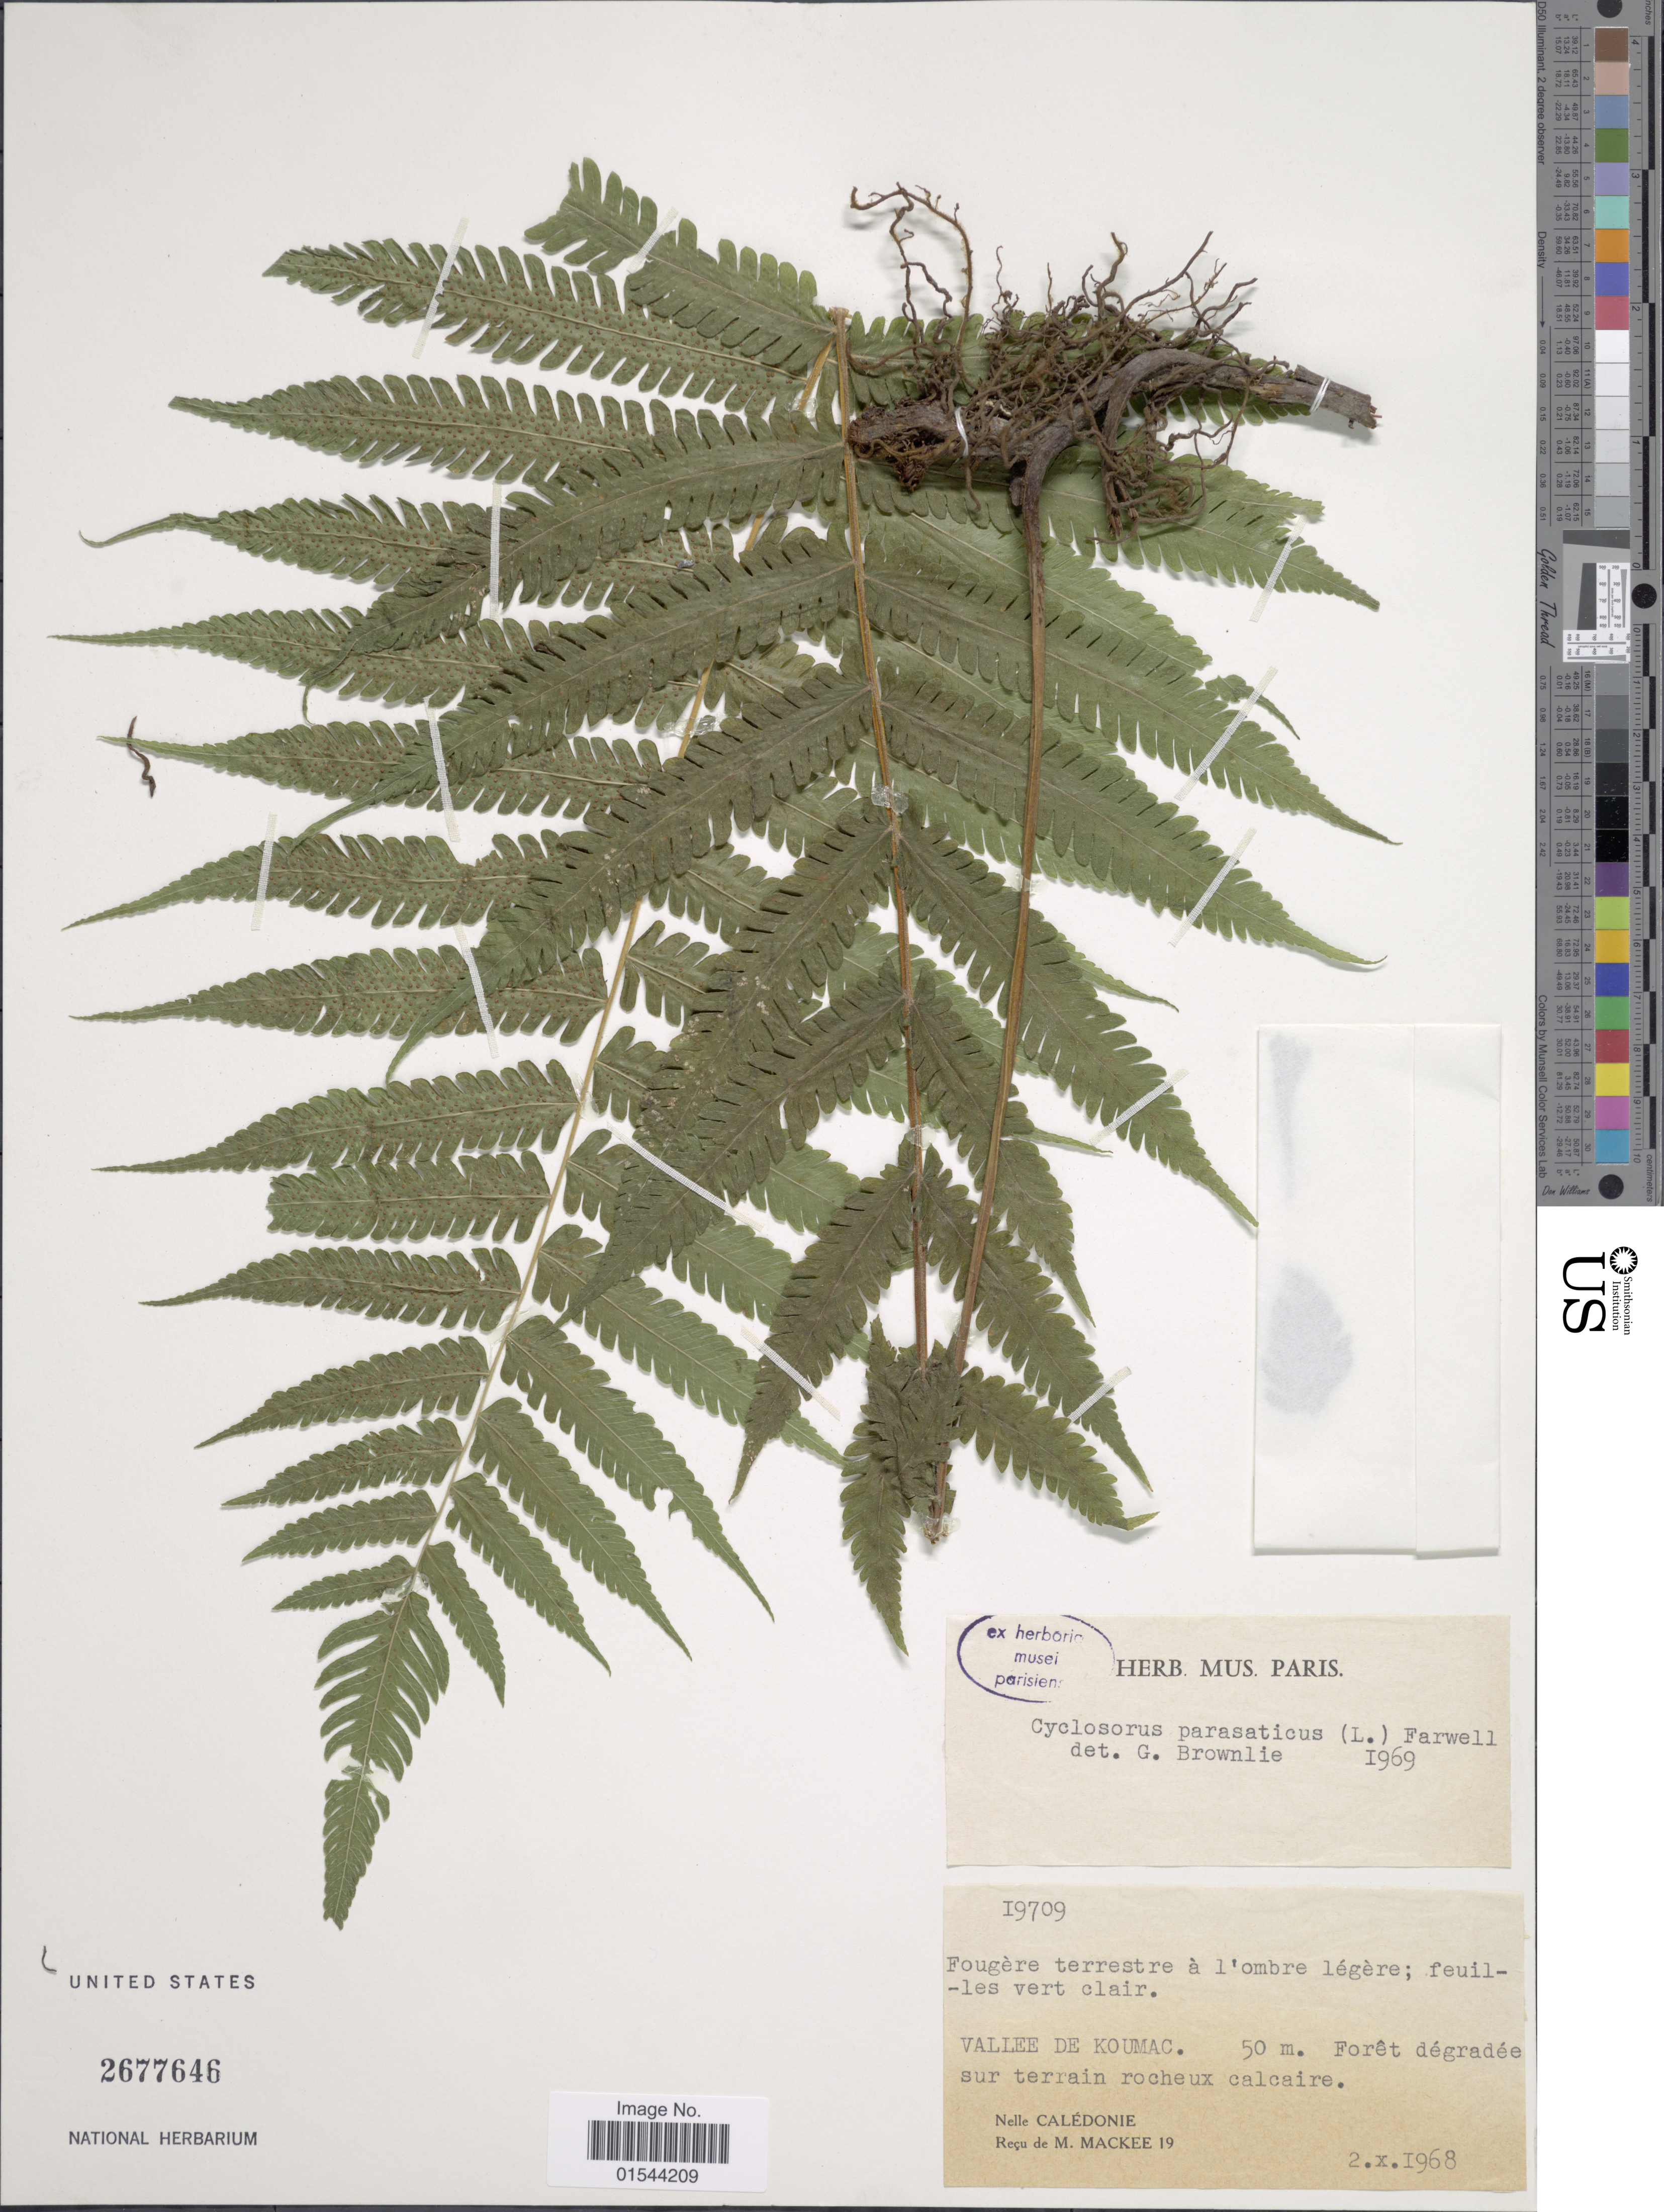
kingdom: Plantae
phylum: Tracheophyta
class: Polypodiopsida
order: Polypodiales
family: Thelypteridaceae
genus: Christella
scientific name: Christella parasitica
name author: (L.) H. Lév.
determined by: Wagner, W. L., (BOT), Smithsonian Institution - National Museum of Natural History (UNITED STATES)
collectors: M. Mackee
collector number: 19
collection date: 1968-10-02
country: New Caledonia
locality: Vallee de Koumac. Forêt dégradée sur terrain rocheux calcaire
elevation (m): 50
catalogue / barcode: US 2677646